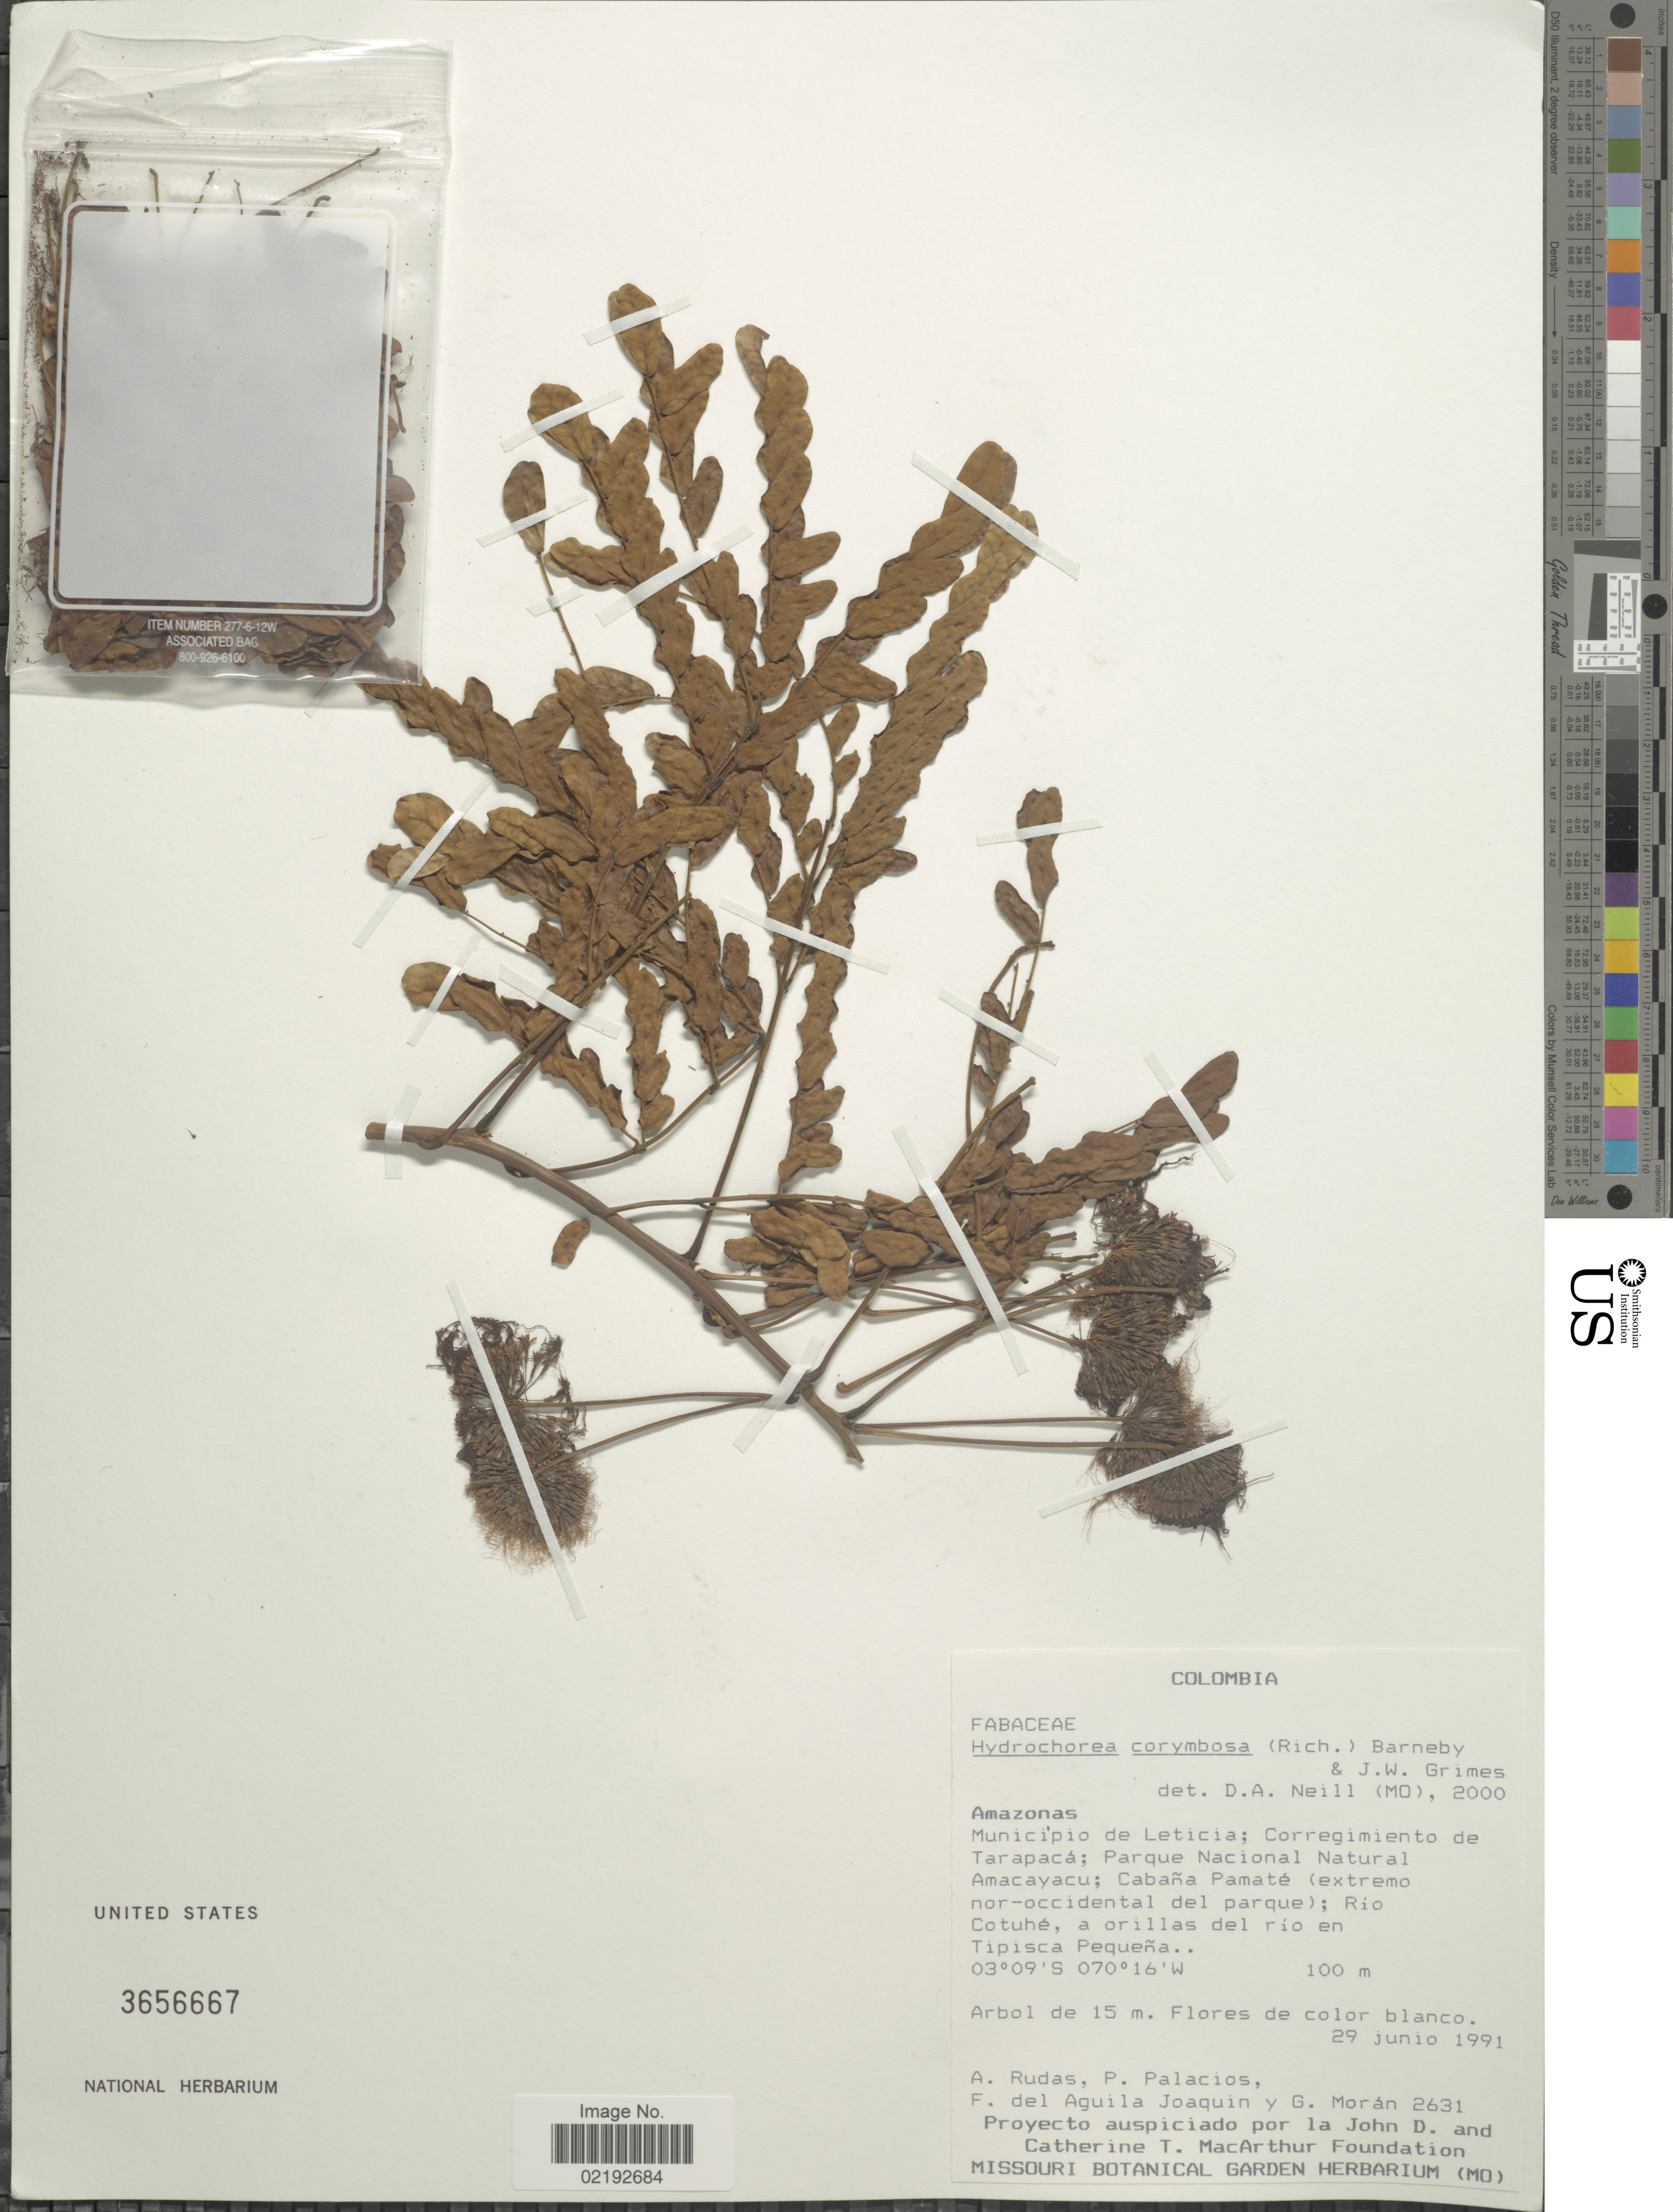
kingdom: Plantae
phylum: Tracheophyta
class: Magnoliopsida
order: Fabales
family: Fabaceae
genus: Hydrochorea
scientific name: Hydrochorea corymbosa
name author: (Rich.) Barneby & J.W. Grimes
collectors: A. Rudas, P. Palacios, F. Aguila Joaquin & G. Moran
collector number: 2631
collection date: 1991-06-29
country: Colombia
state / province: Amazônas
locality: Municipio de Leticia, Corregimiento de Tarapaca, Parque Nacional Natural Amacayacu, Cabana Pamate (extremo nor-occidental del parque), Rio Cotuhe, a orillas del rio en Tipisca Pequena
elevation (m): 100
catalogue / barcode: US 3656667